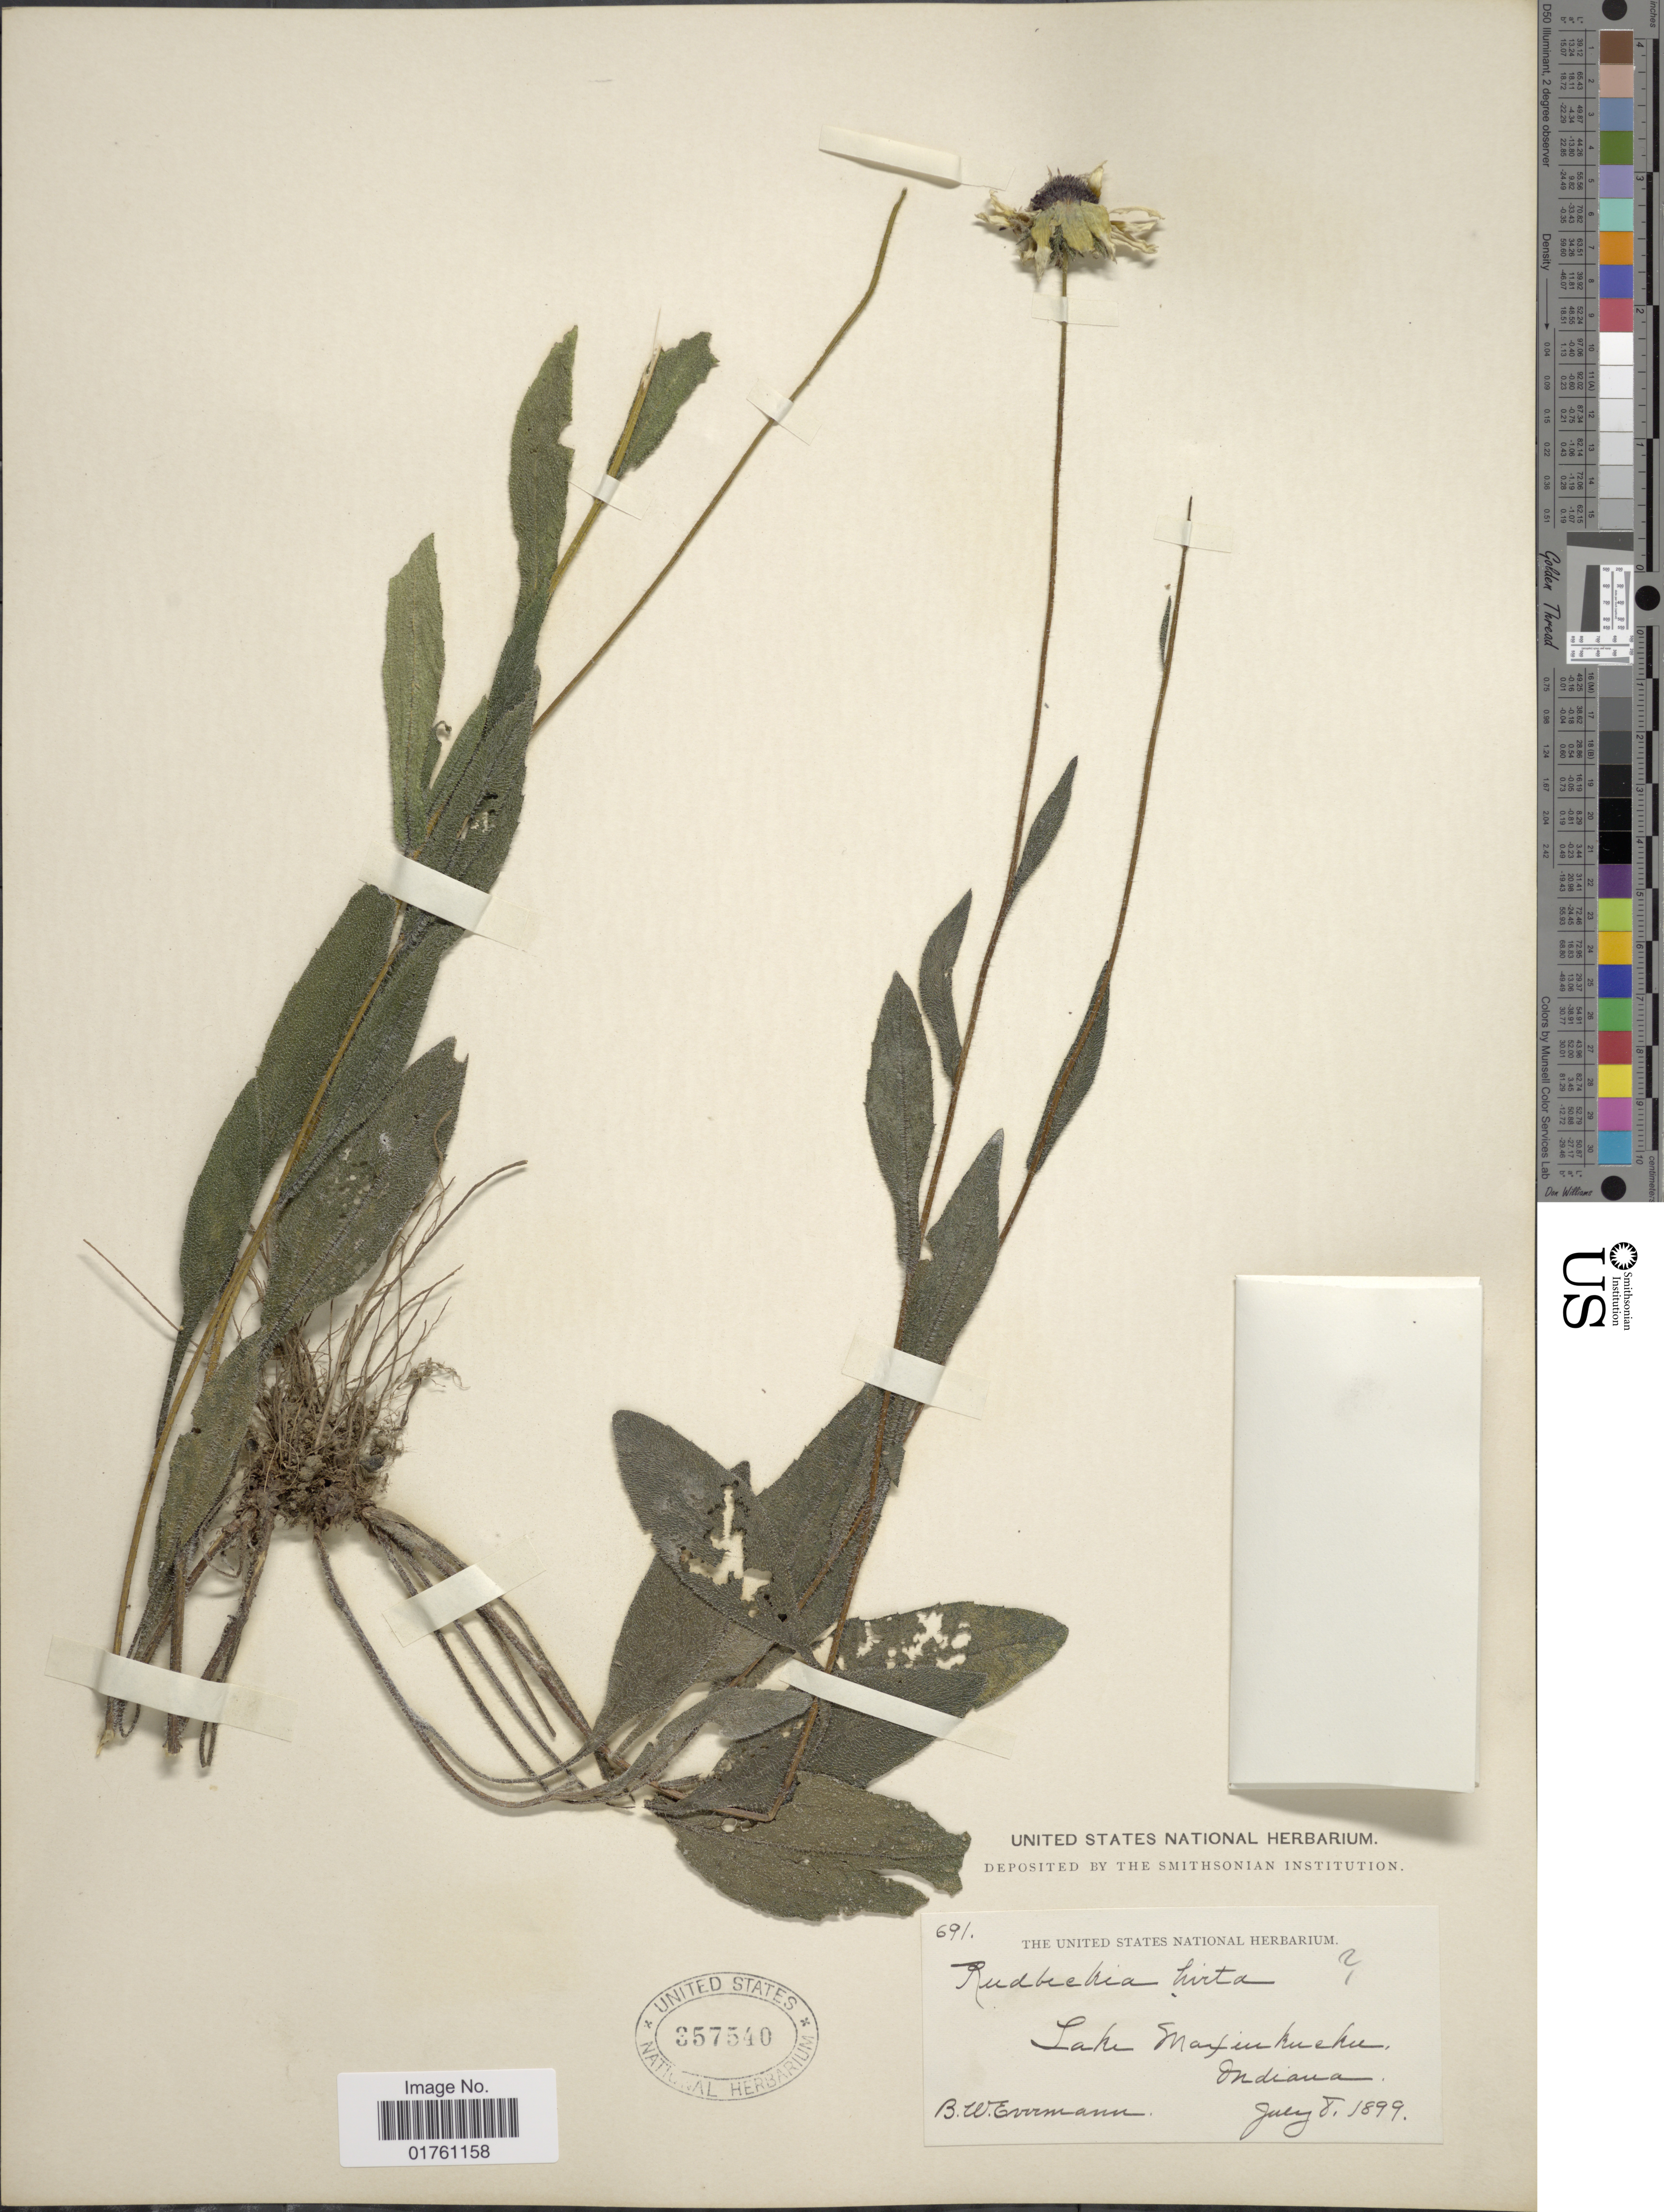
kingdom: Plantae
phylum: Tracheophyta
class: Magnoliopsida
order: Asterales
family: Asteraceae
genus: Rudbeckia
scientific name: Rudbeckia hirta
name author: L.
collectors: B. W. Evermann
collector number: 691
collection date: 1899-07-08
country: United States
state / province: Indiana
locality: Lake Maxinkuckee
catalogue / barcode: US 357540